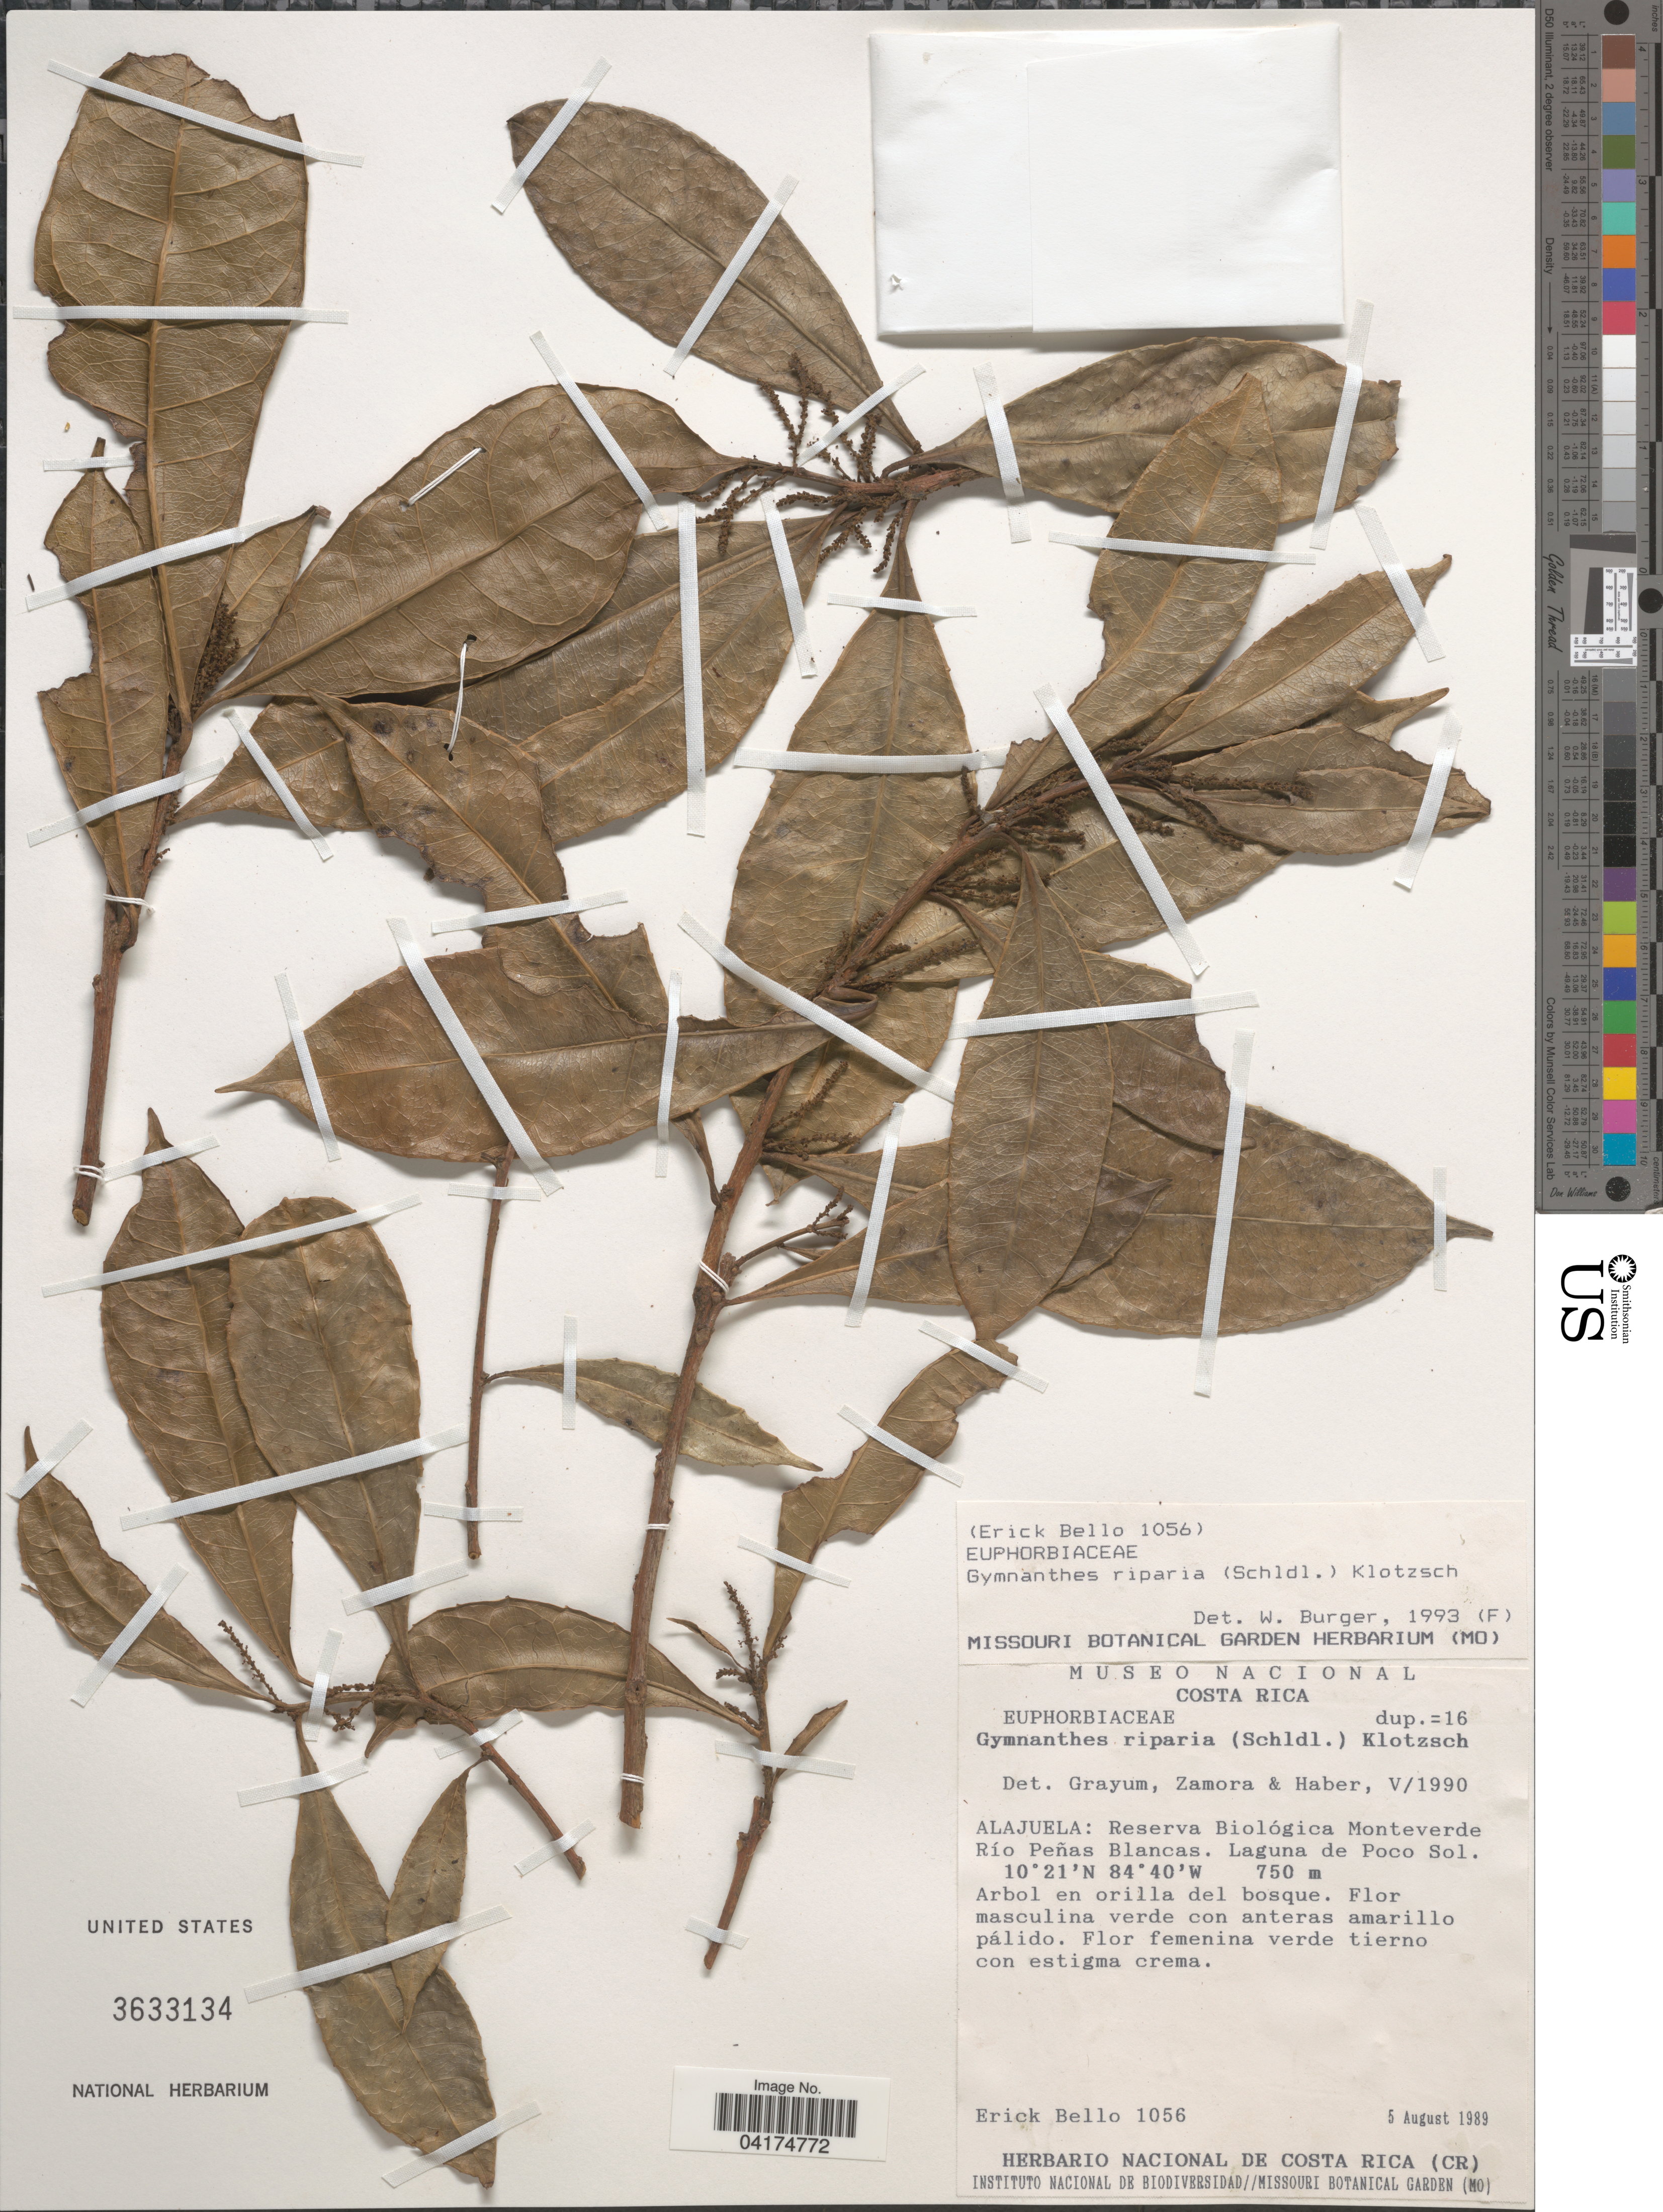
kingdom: Plantae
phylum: Tracheophyta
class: Magnoliopsida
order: Malpighiales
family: Euphorbiaceae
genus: Gymnanthes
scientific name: Gymnanthes riparia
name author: (Schltdl.) Klotzsch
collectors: E. Bello C.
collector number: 1056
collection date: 1989-08-05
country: Costa Rica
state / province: Alajuela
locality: Reserva Biológica Monteverde Río Peñas Blancas. Laguna de Poco Sol.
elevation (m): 750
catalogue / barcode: US 3633134